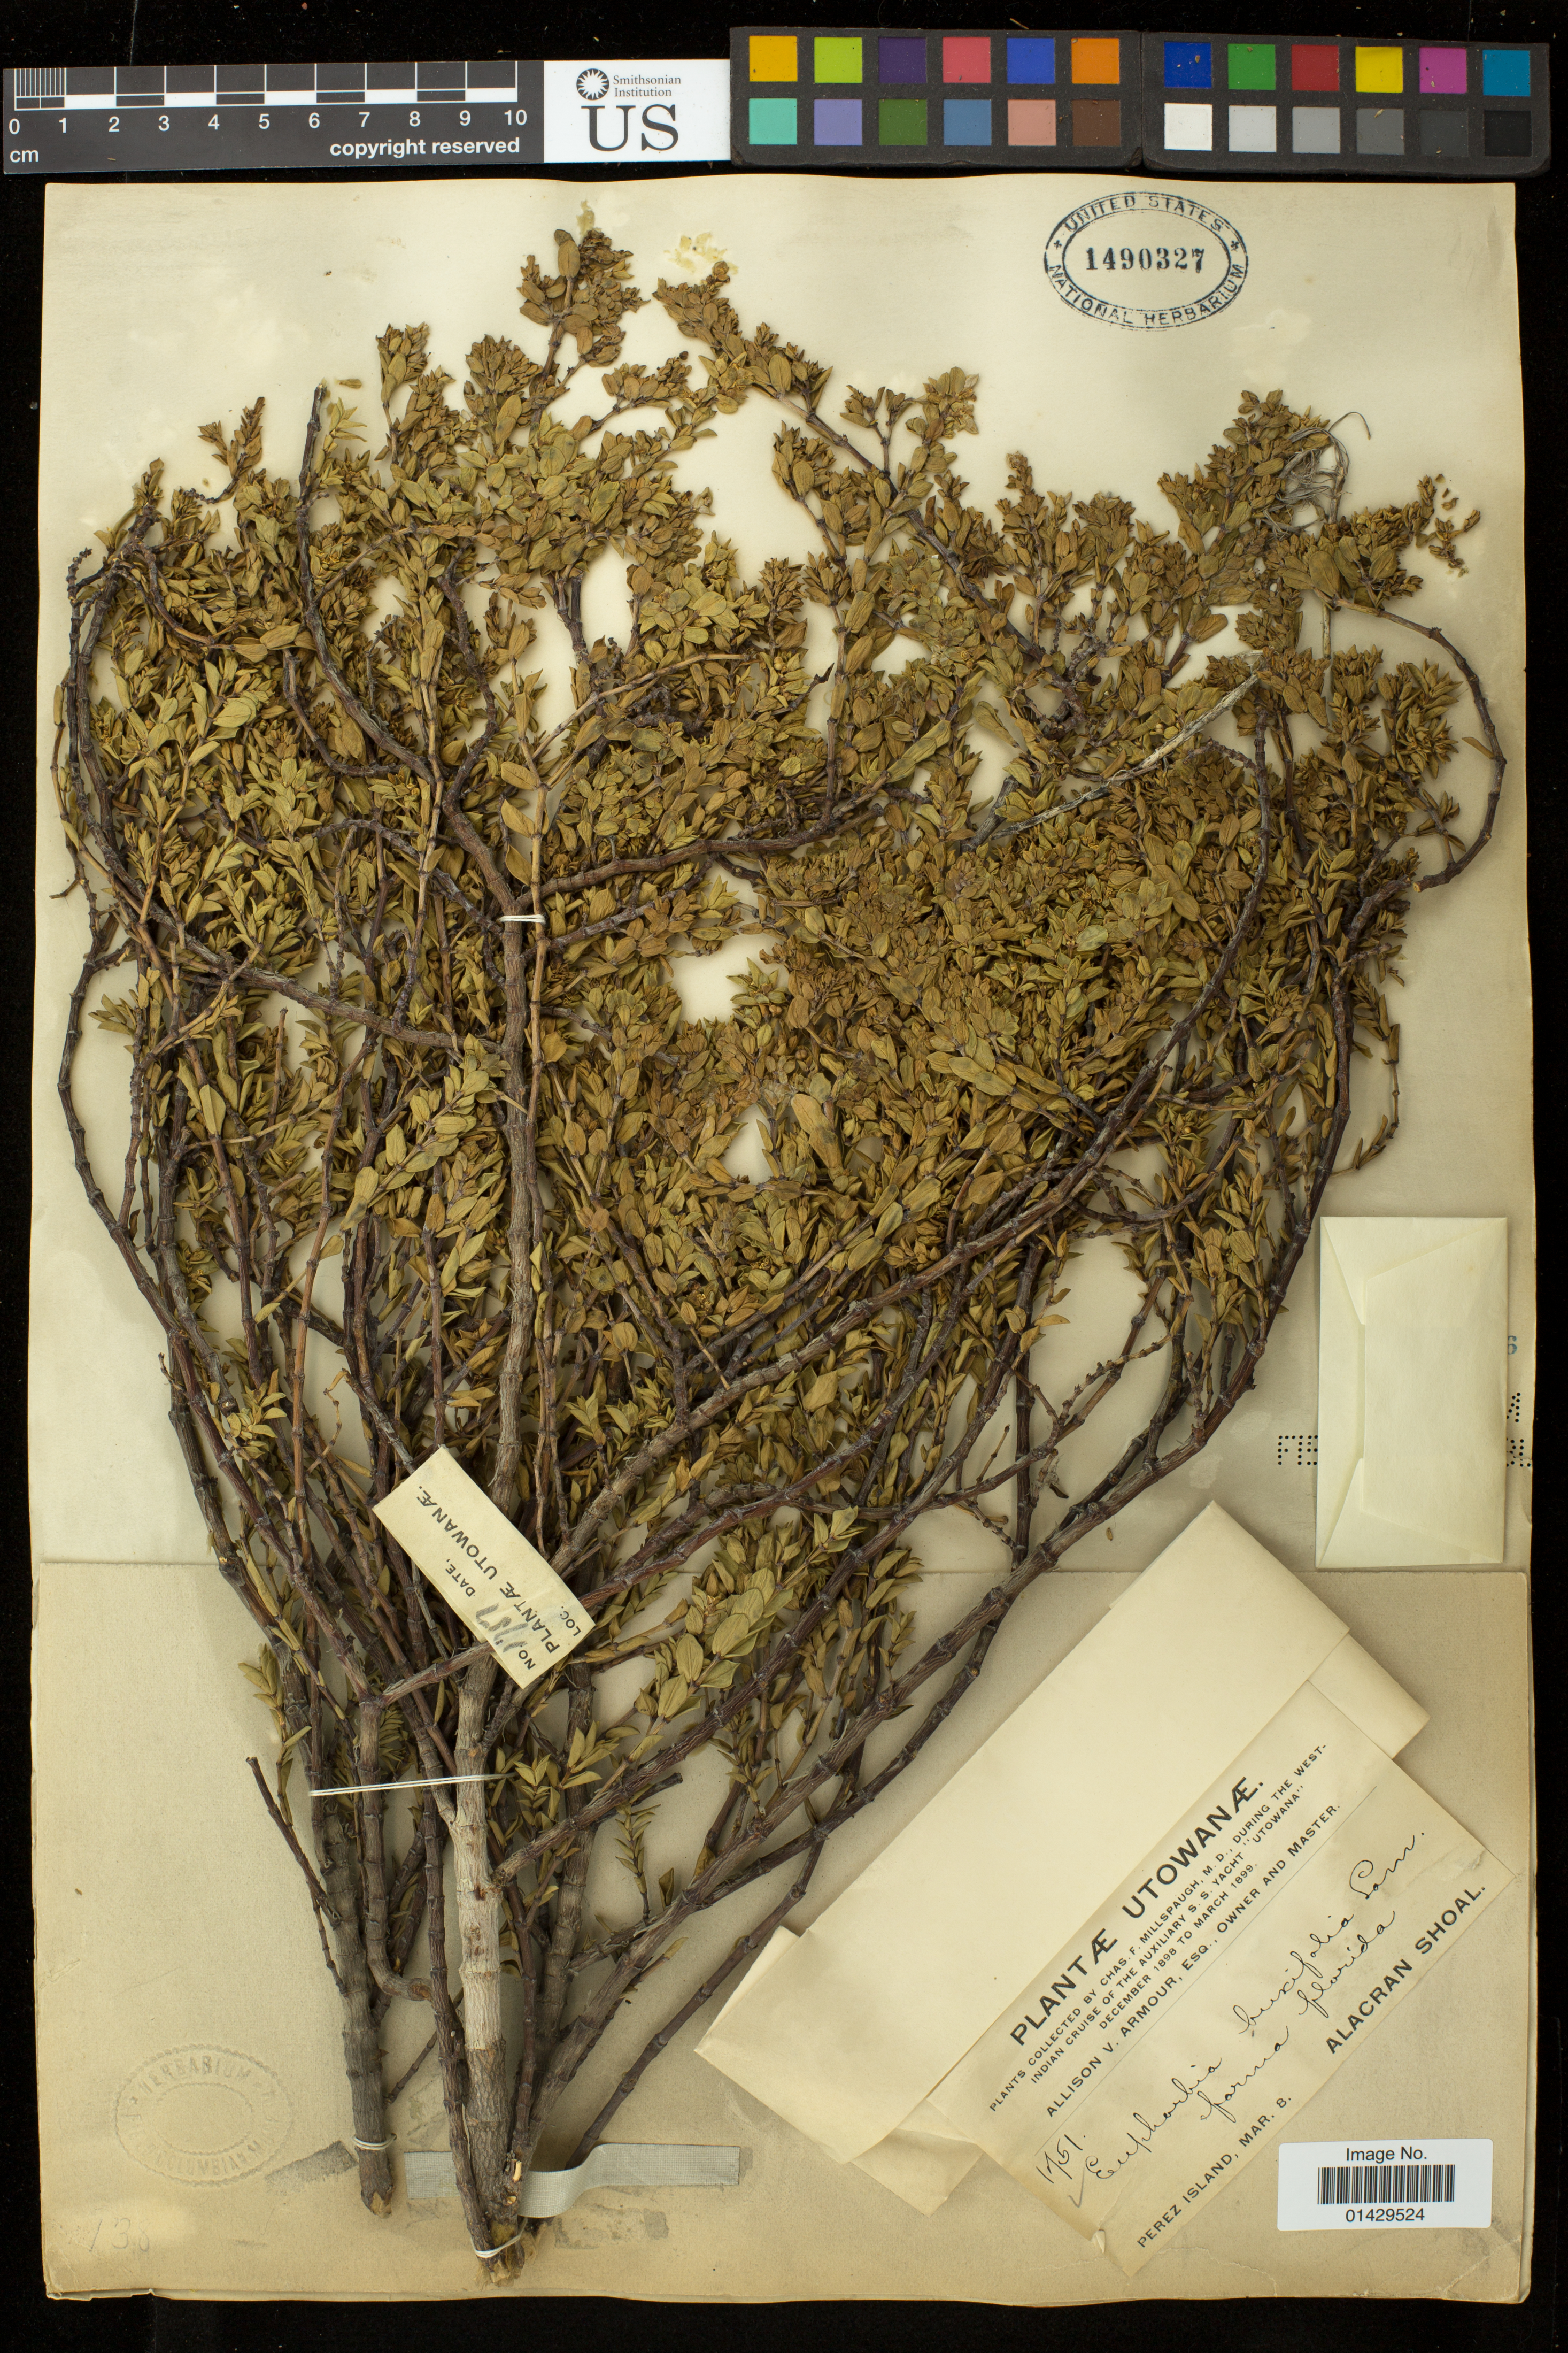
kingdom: Plantae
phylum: Tracheophyta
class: Magnoliopsida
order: Malpighiales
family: Euphorbiaceae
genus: Euphorbia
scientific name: Euphorbia mesembryanthemifolia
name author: Jacq.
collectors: C. F. Millspaugh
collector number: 1751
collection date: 1899-03-08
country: Mexico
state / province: Yucatán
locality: Perez Island [Isla Pérez], Alacran Shoal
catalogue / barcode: US 1490327